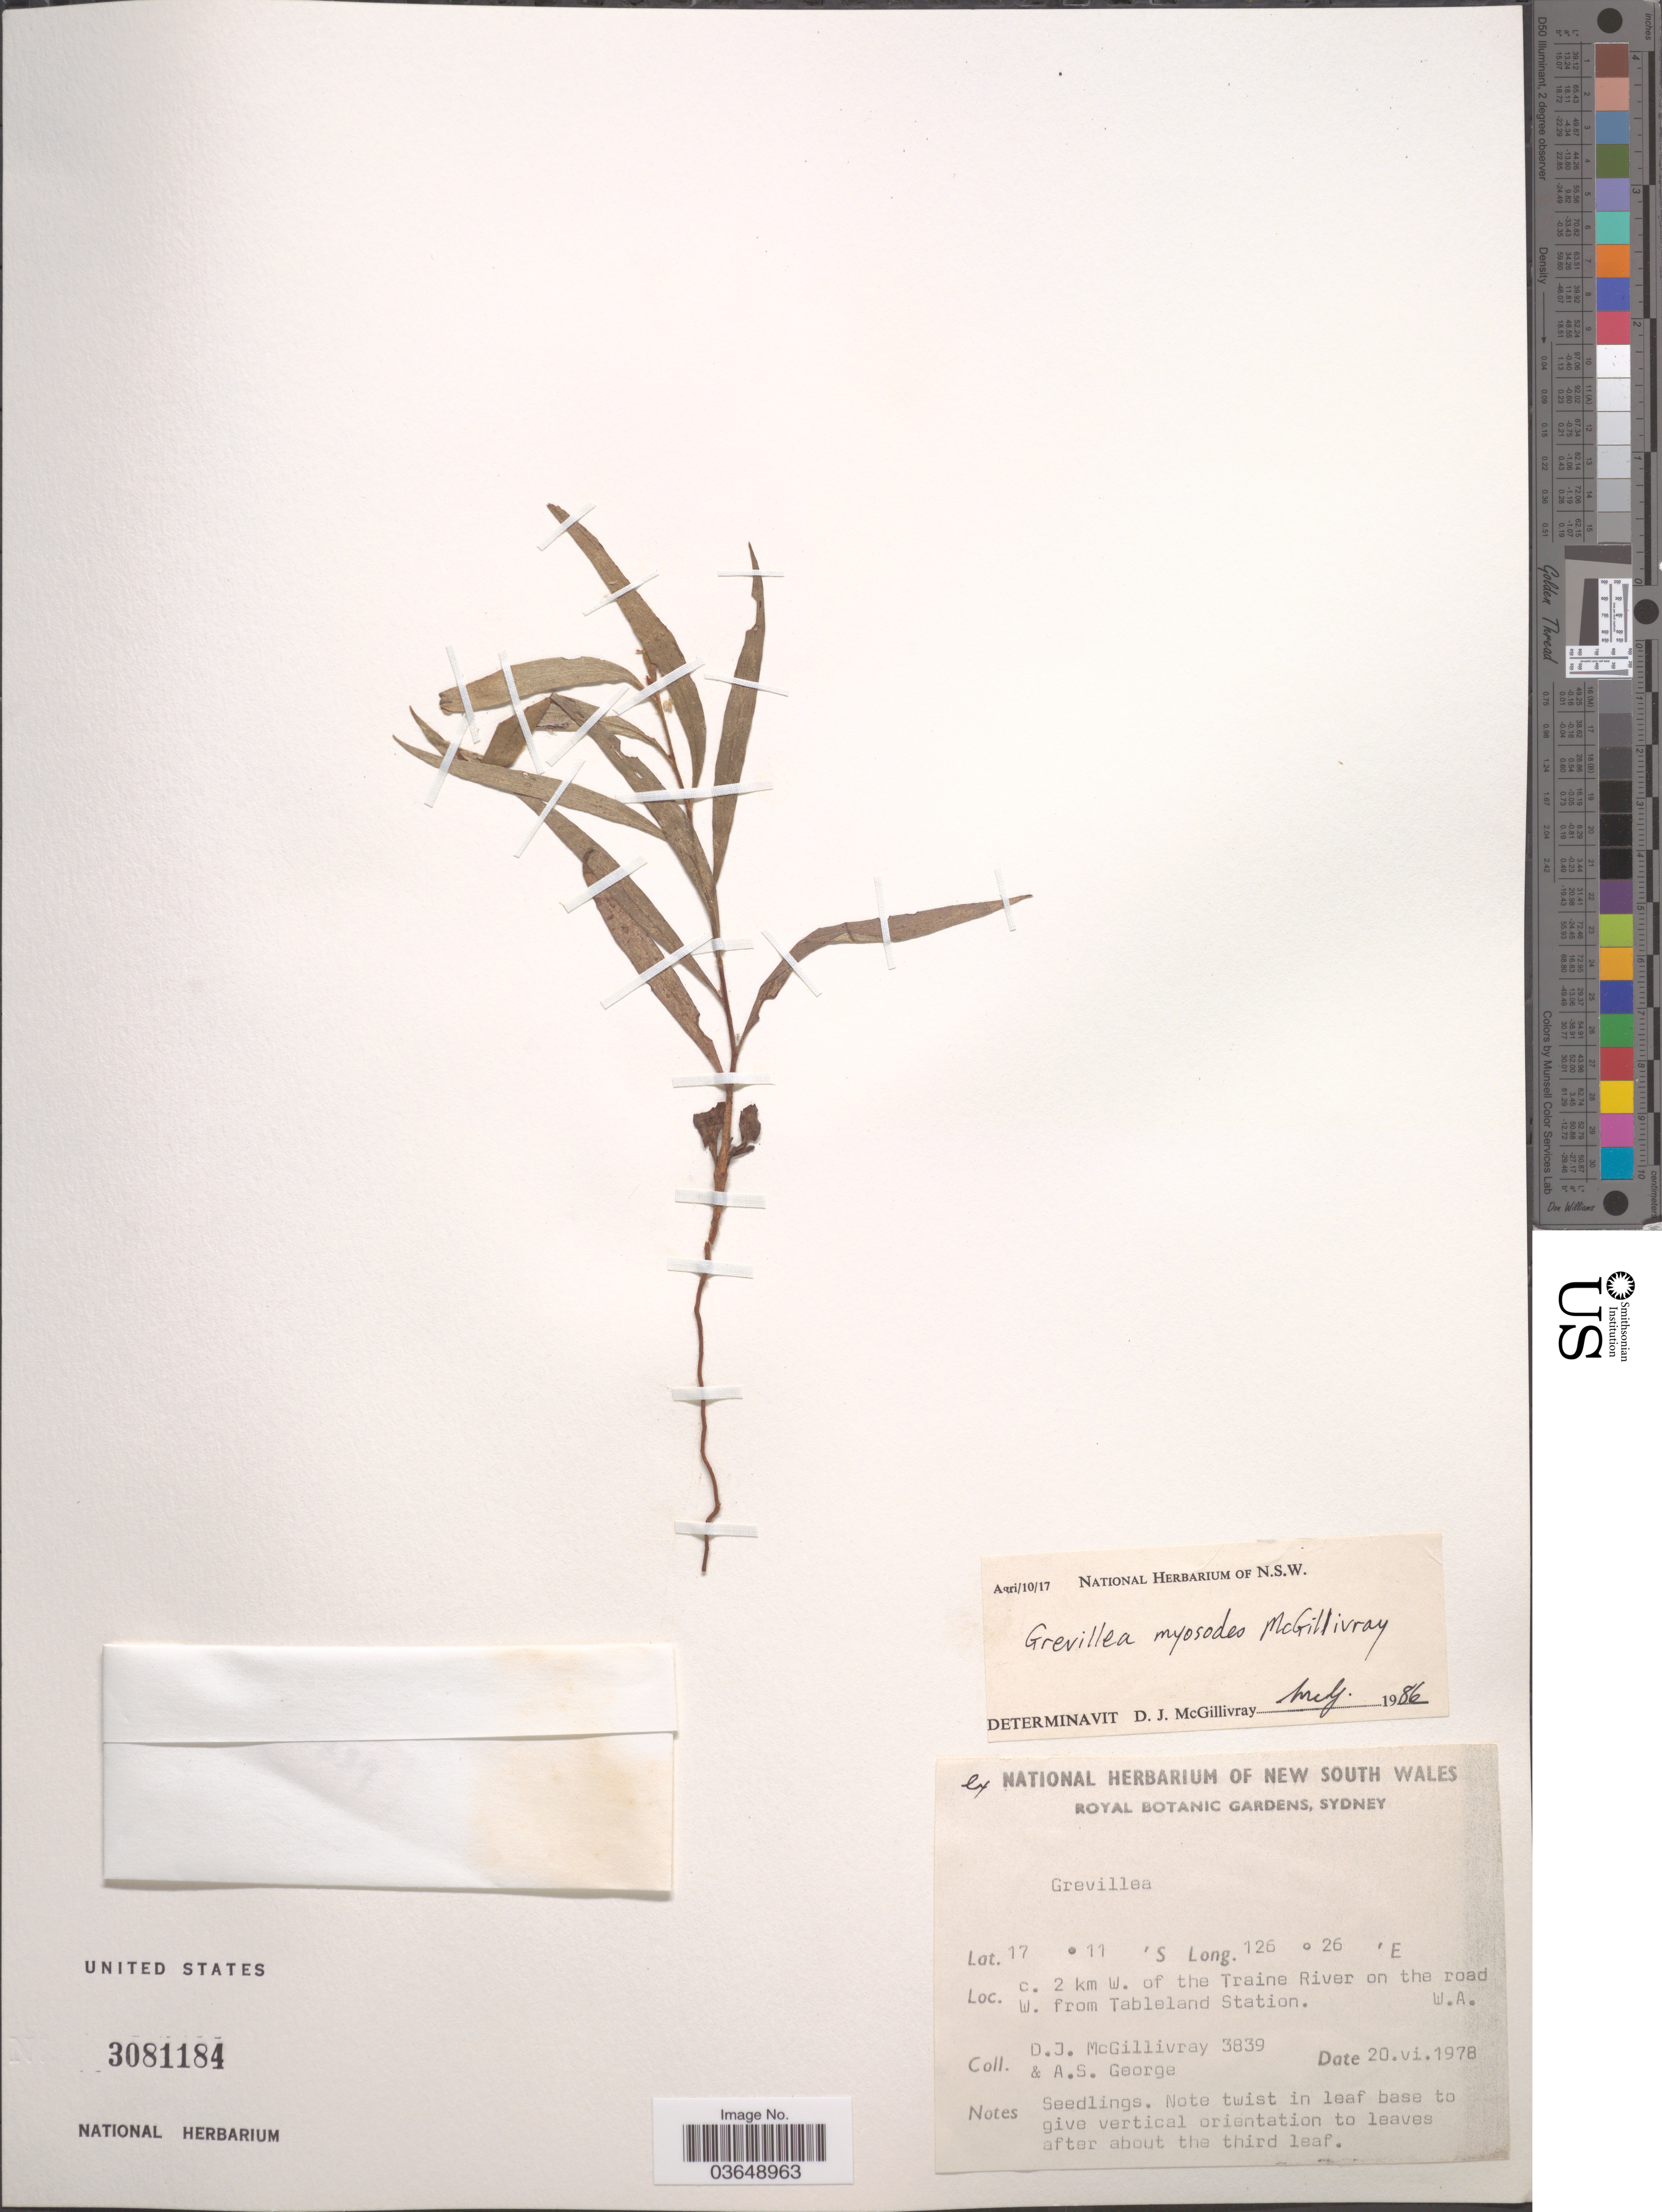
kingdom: Plantae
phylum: Tracheophyta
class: Magnoliopsida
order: Proteales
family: Proteaceae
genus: Grevillea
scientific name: Grevillea myosodes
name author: McGill.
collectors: D. J. McGillivray & A. S. George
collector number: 3839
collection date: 1978-06-20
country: Australia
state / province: Western Australia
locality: C. 2 km W. of the Traine River on the road W. from Tableland Station. W.A.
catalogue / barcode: US 3081184